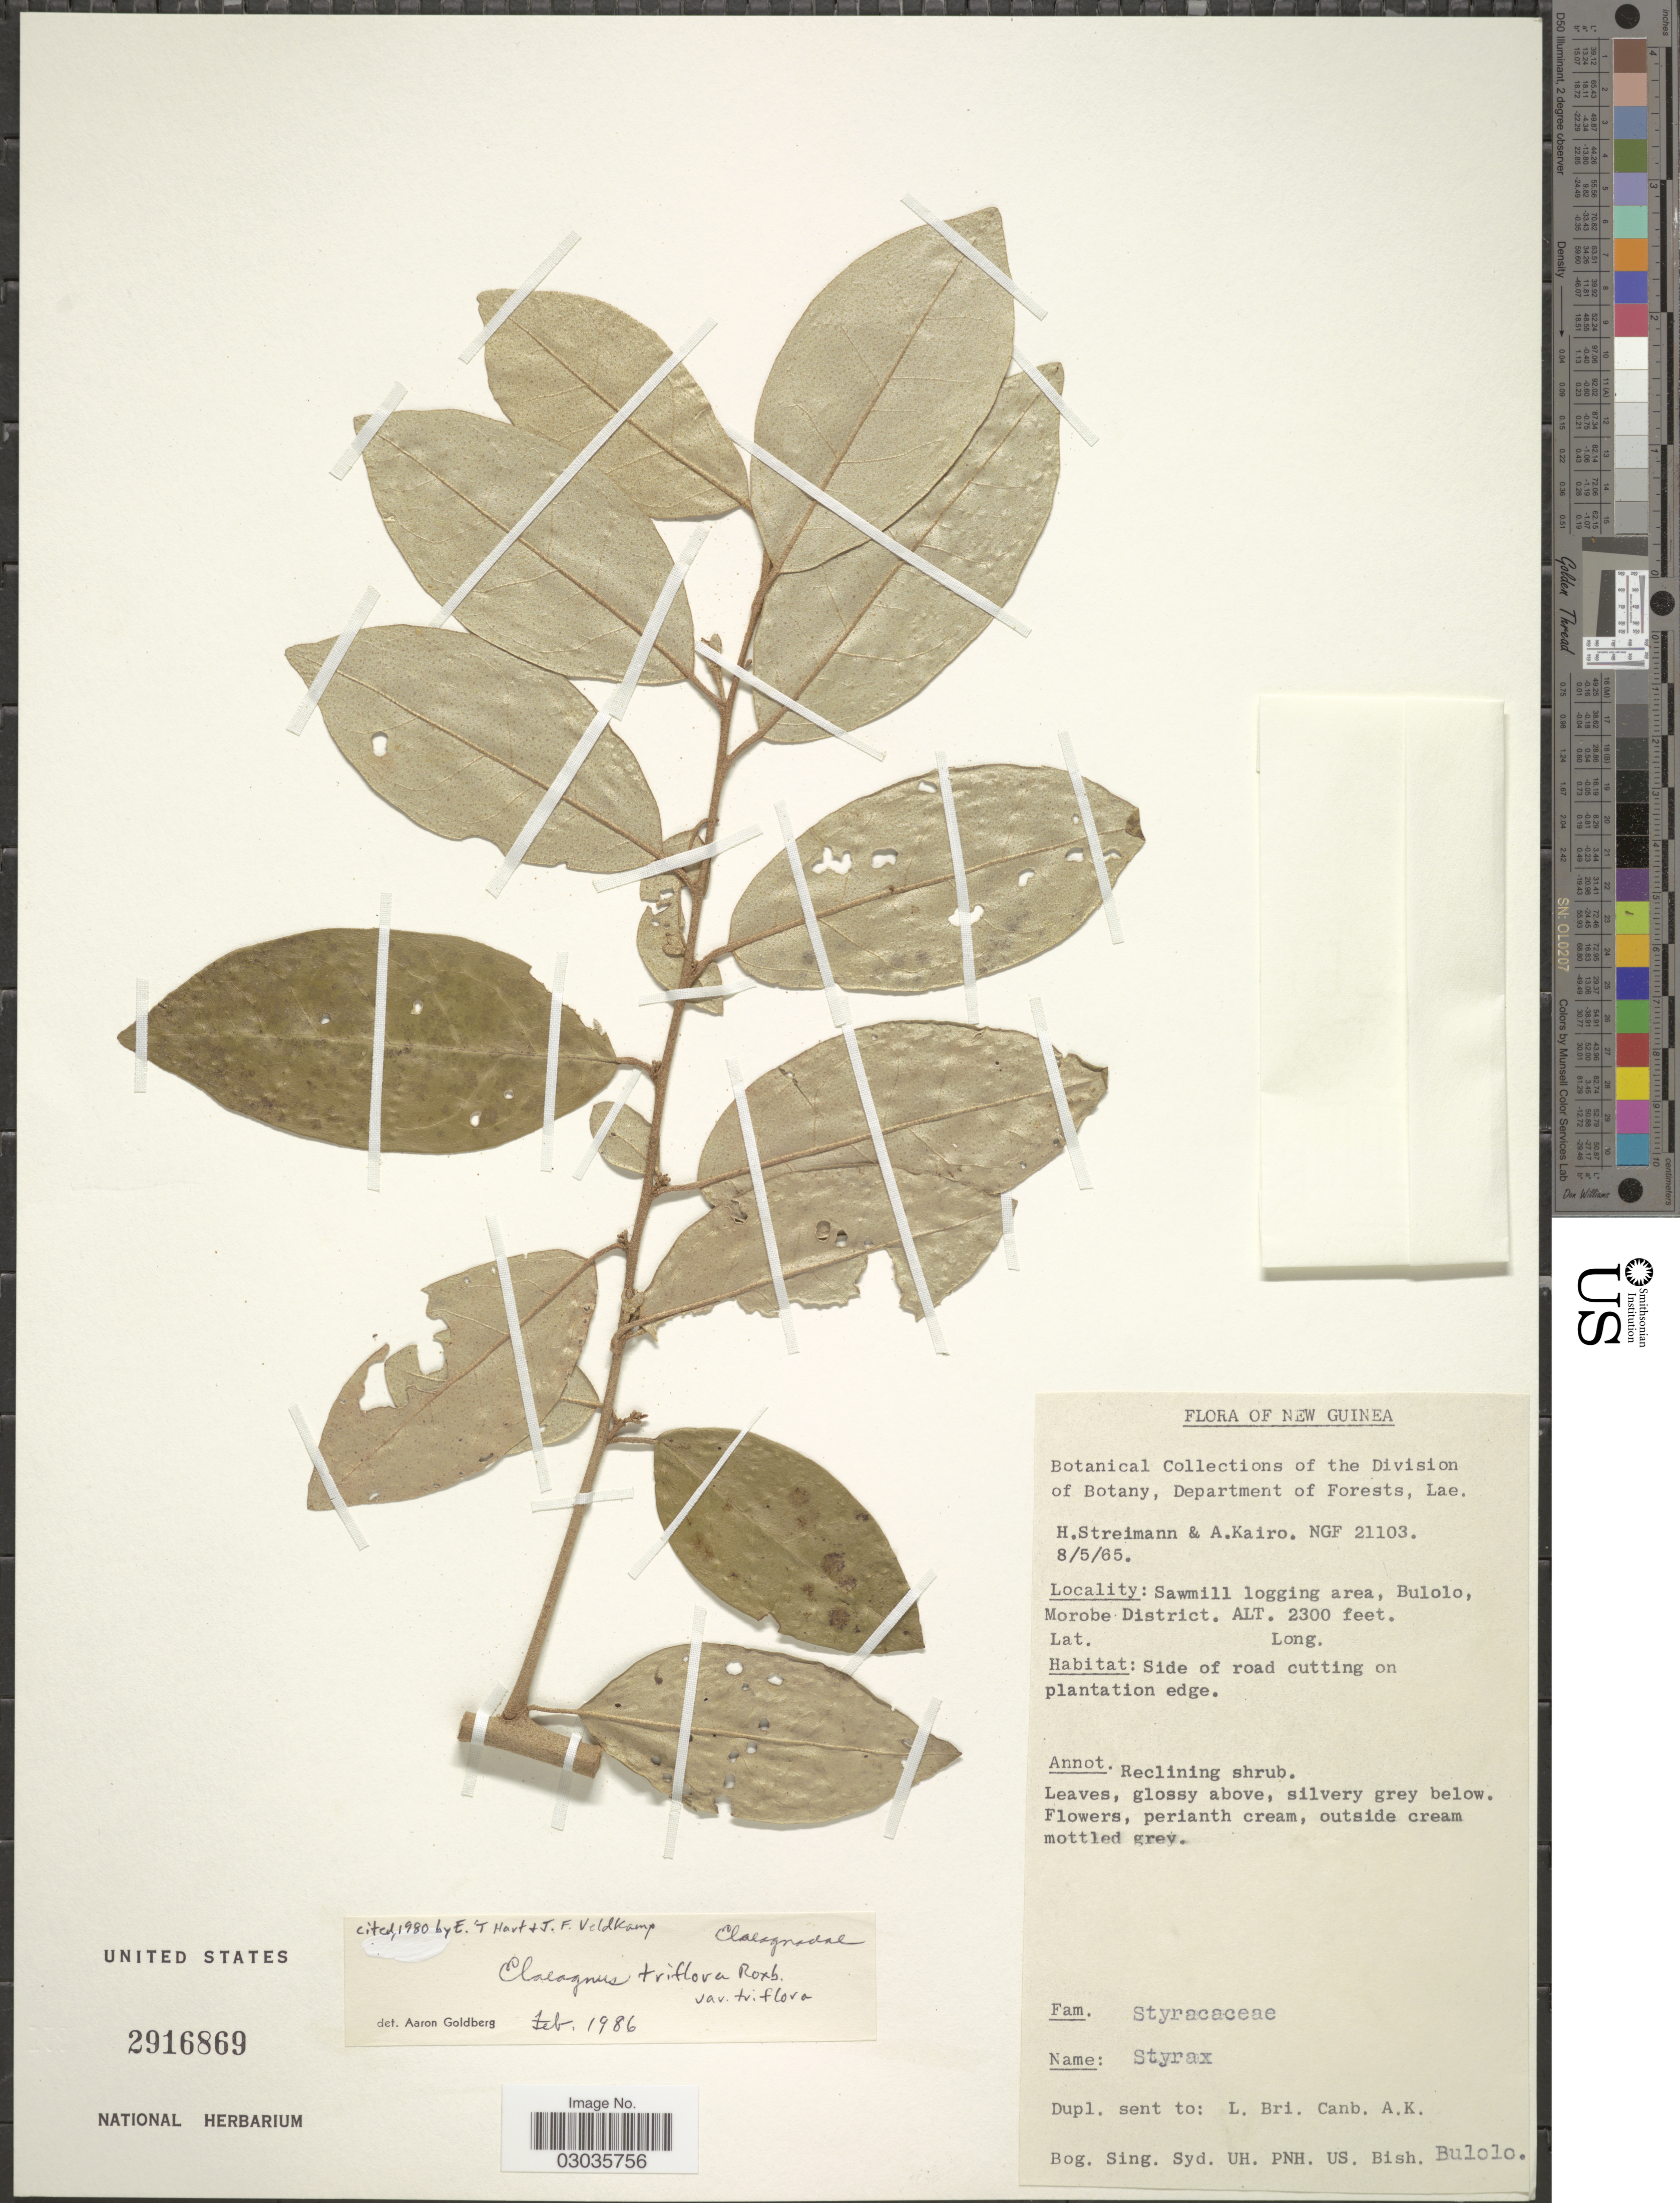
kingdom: Plantae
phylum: Tracheophyta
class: Magnoliopsida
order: Rosales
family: Elaeagnaceae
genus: Elaeagnus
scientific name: Elaeagnus triflora var. triflora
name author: Roxb.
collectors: H. Streimann & A. Kairo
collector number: NGF21103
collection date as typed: Transcribed d/m/y: 8/5/65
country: Papua New Guinea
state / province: Morobe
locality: New Guinea. Sawmill logging area, Bulolo, Morobe District.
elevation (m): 701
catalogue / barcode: US 2916869